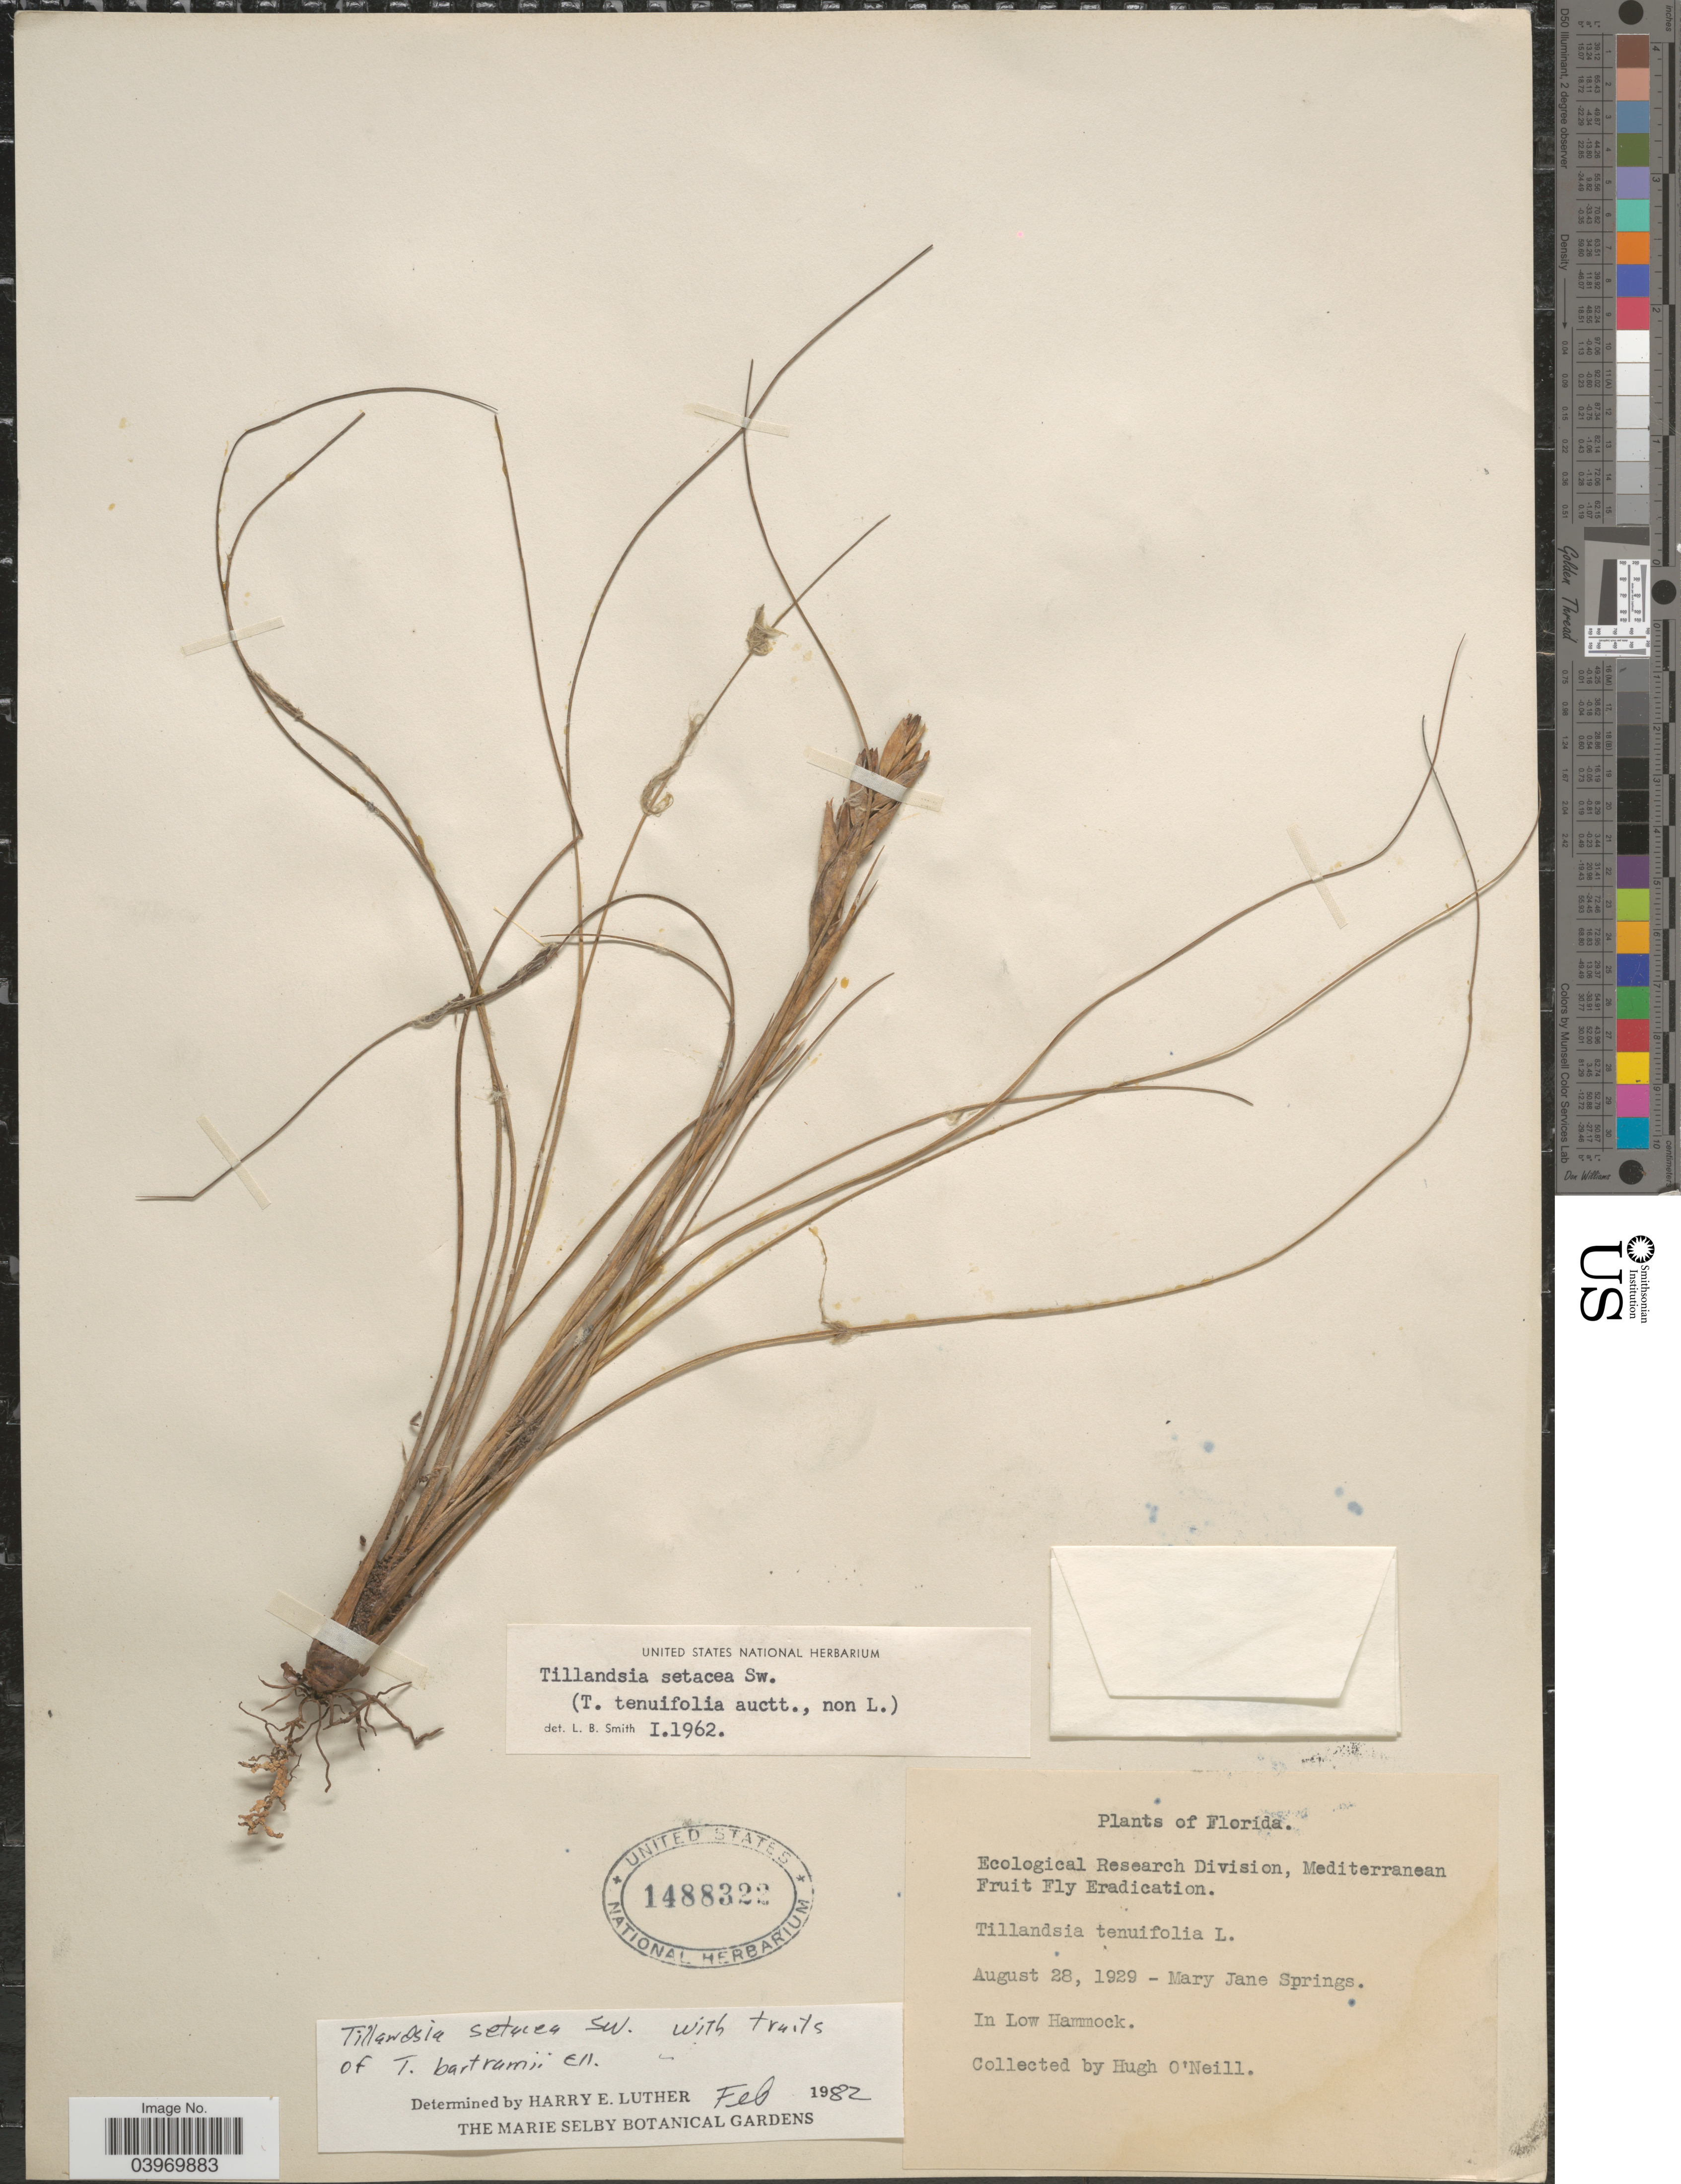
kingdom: Plantae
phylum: Tracheophyta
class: Liliopsida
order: Poales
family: Bromeliaceae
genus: Tillandsia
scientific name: Tillandsia setacea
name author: Sw.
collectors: H. O'Neill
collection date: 1929-08-28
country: United States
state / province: Florida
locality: Mary Jane Springs. In Low Hammock.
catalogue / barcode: US 1488322